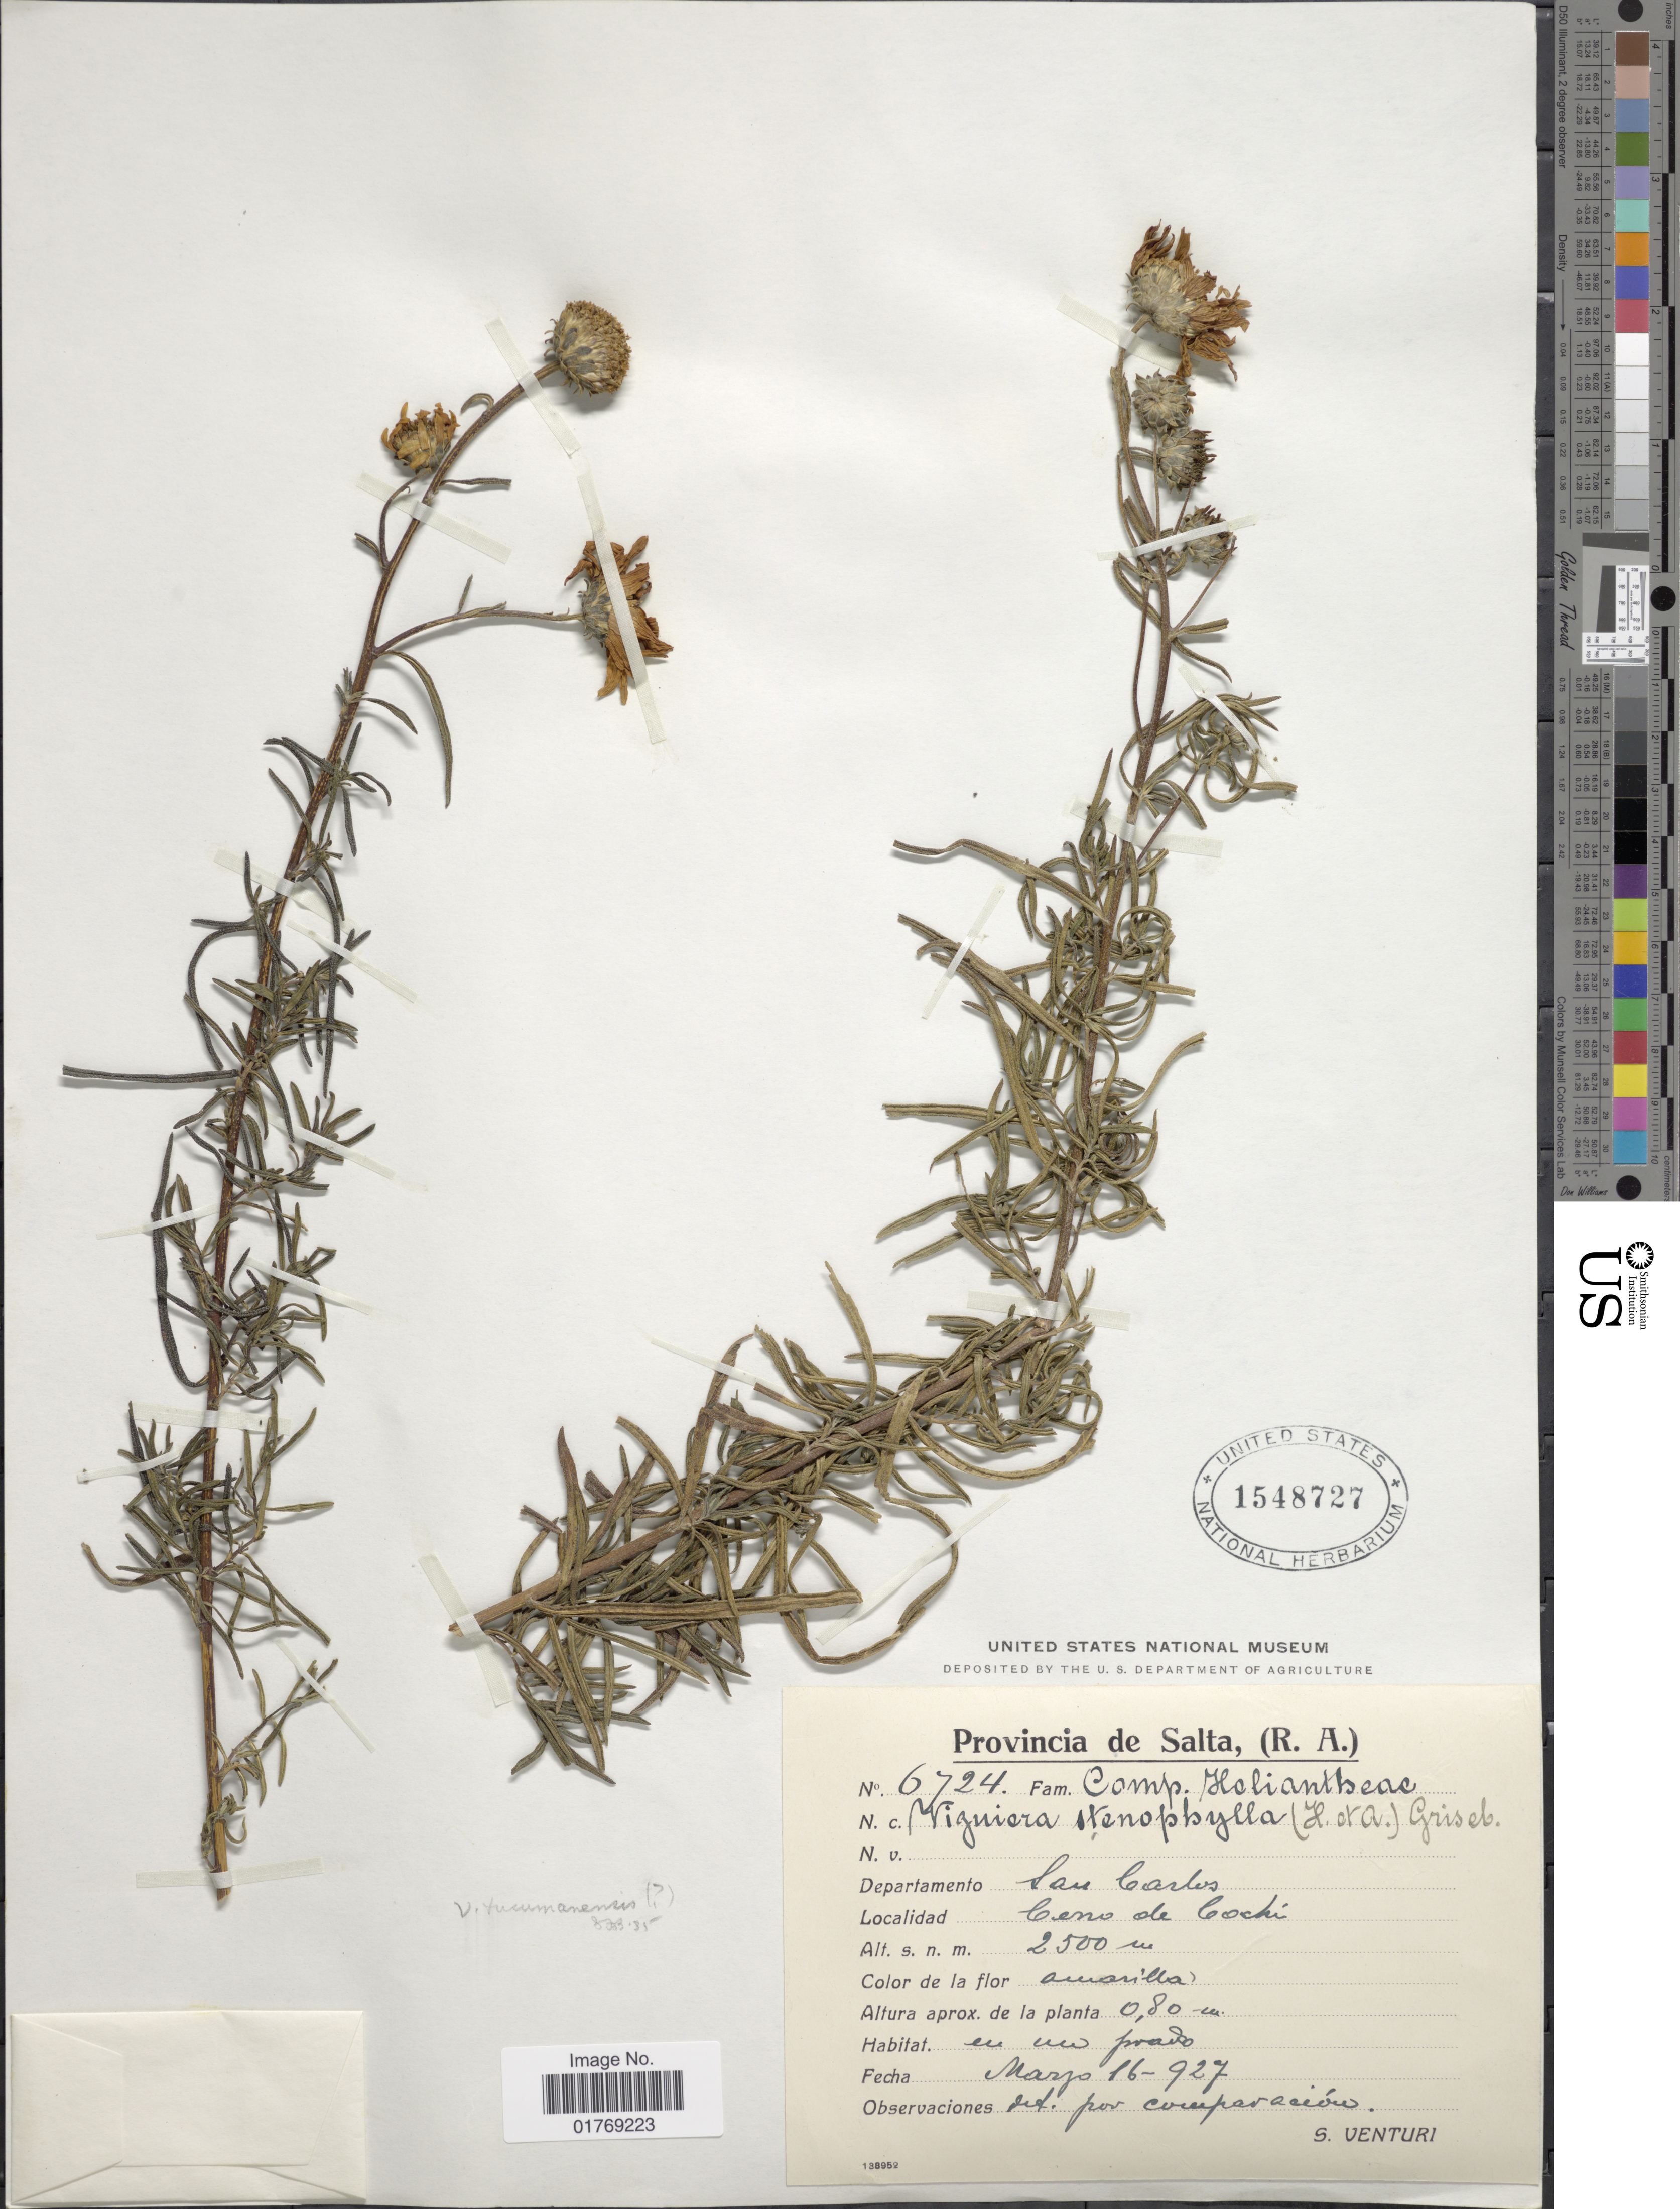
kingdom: Plantae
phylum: Tracheophyta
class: Magnoliopsida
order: Asterales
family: Asteraceae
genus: Viguiera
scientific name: Viguiera tucumanensis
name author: (Hook. & Arn.) Griseb.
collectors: S. Venturi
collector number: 6724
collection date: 1927-03-16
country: Argentina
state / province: Salta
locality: Provincia de Salta, (R.A.). Departamento San Carlos. Cerro de Cochi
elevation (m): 2500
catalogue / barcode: US 1548727